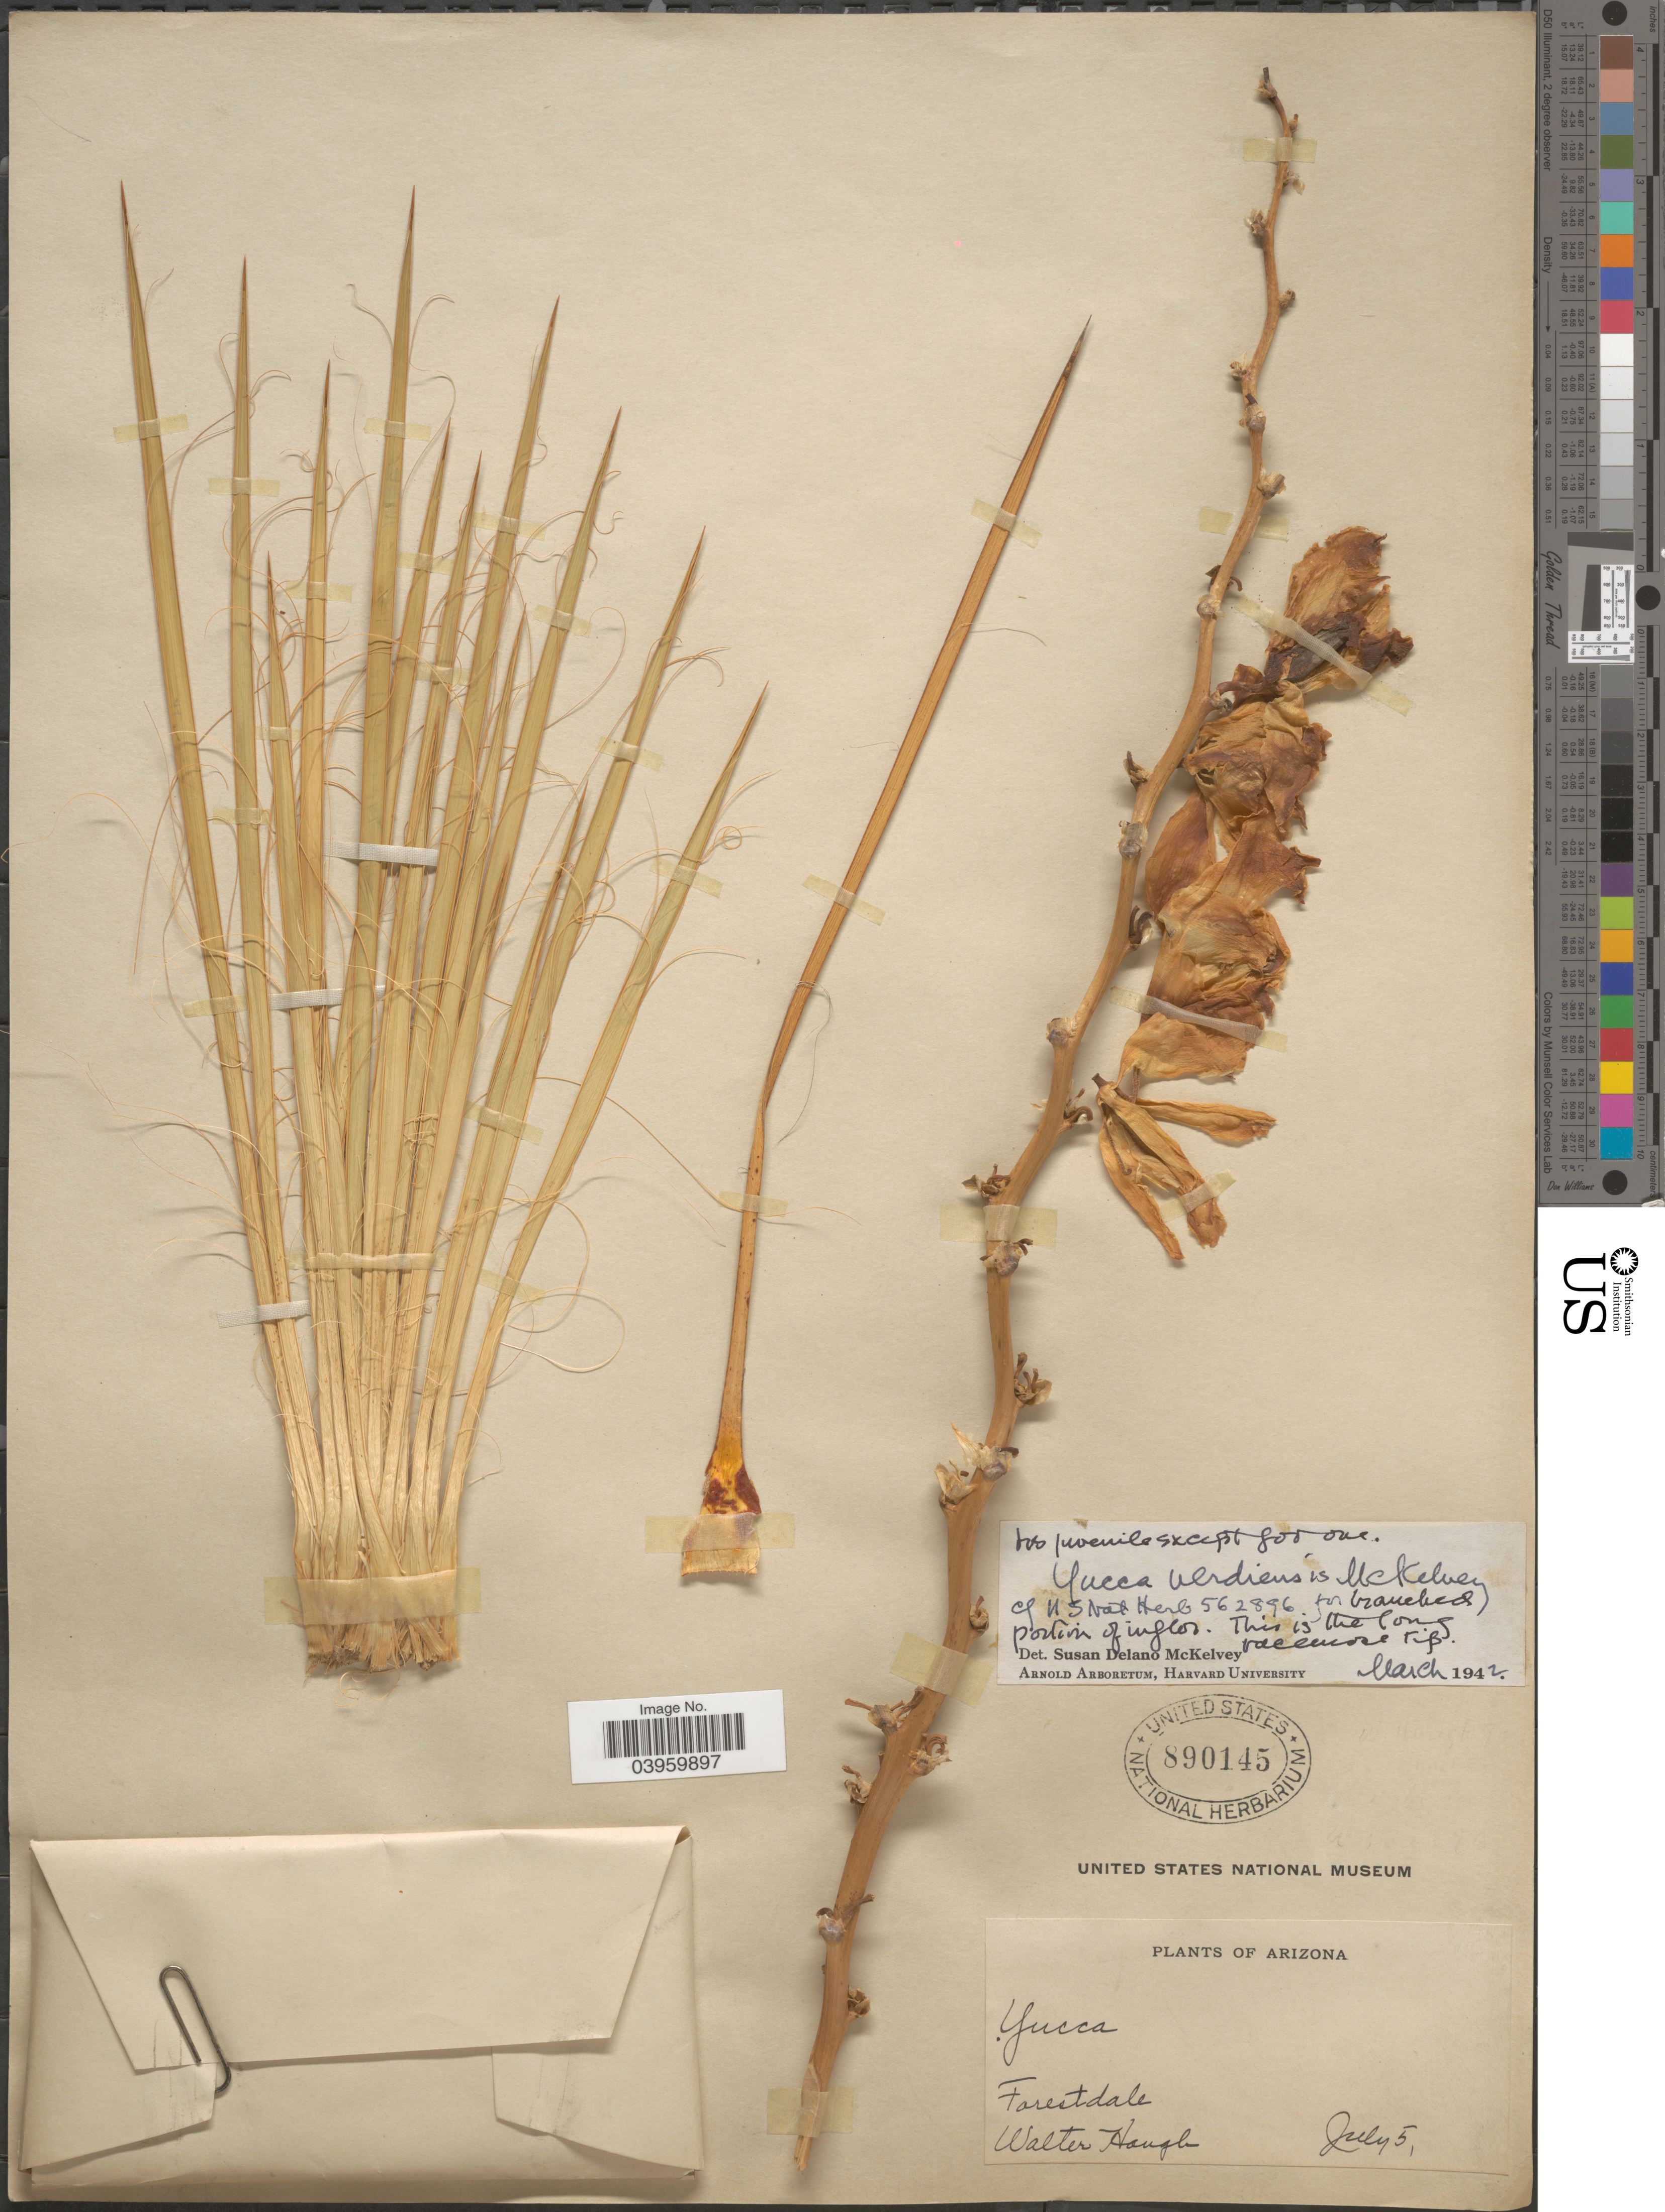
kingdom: Plantae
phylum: Tracheophyta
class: Liliopsida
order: Asparagales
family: Asparagaceae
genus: Yucca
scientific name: Yucca elata var. verdiensis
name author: (McKelvey) Reveal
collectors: W. Haugh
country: United States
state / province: Arizona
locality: Forestdale.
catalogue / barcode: US 890145